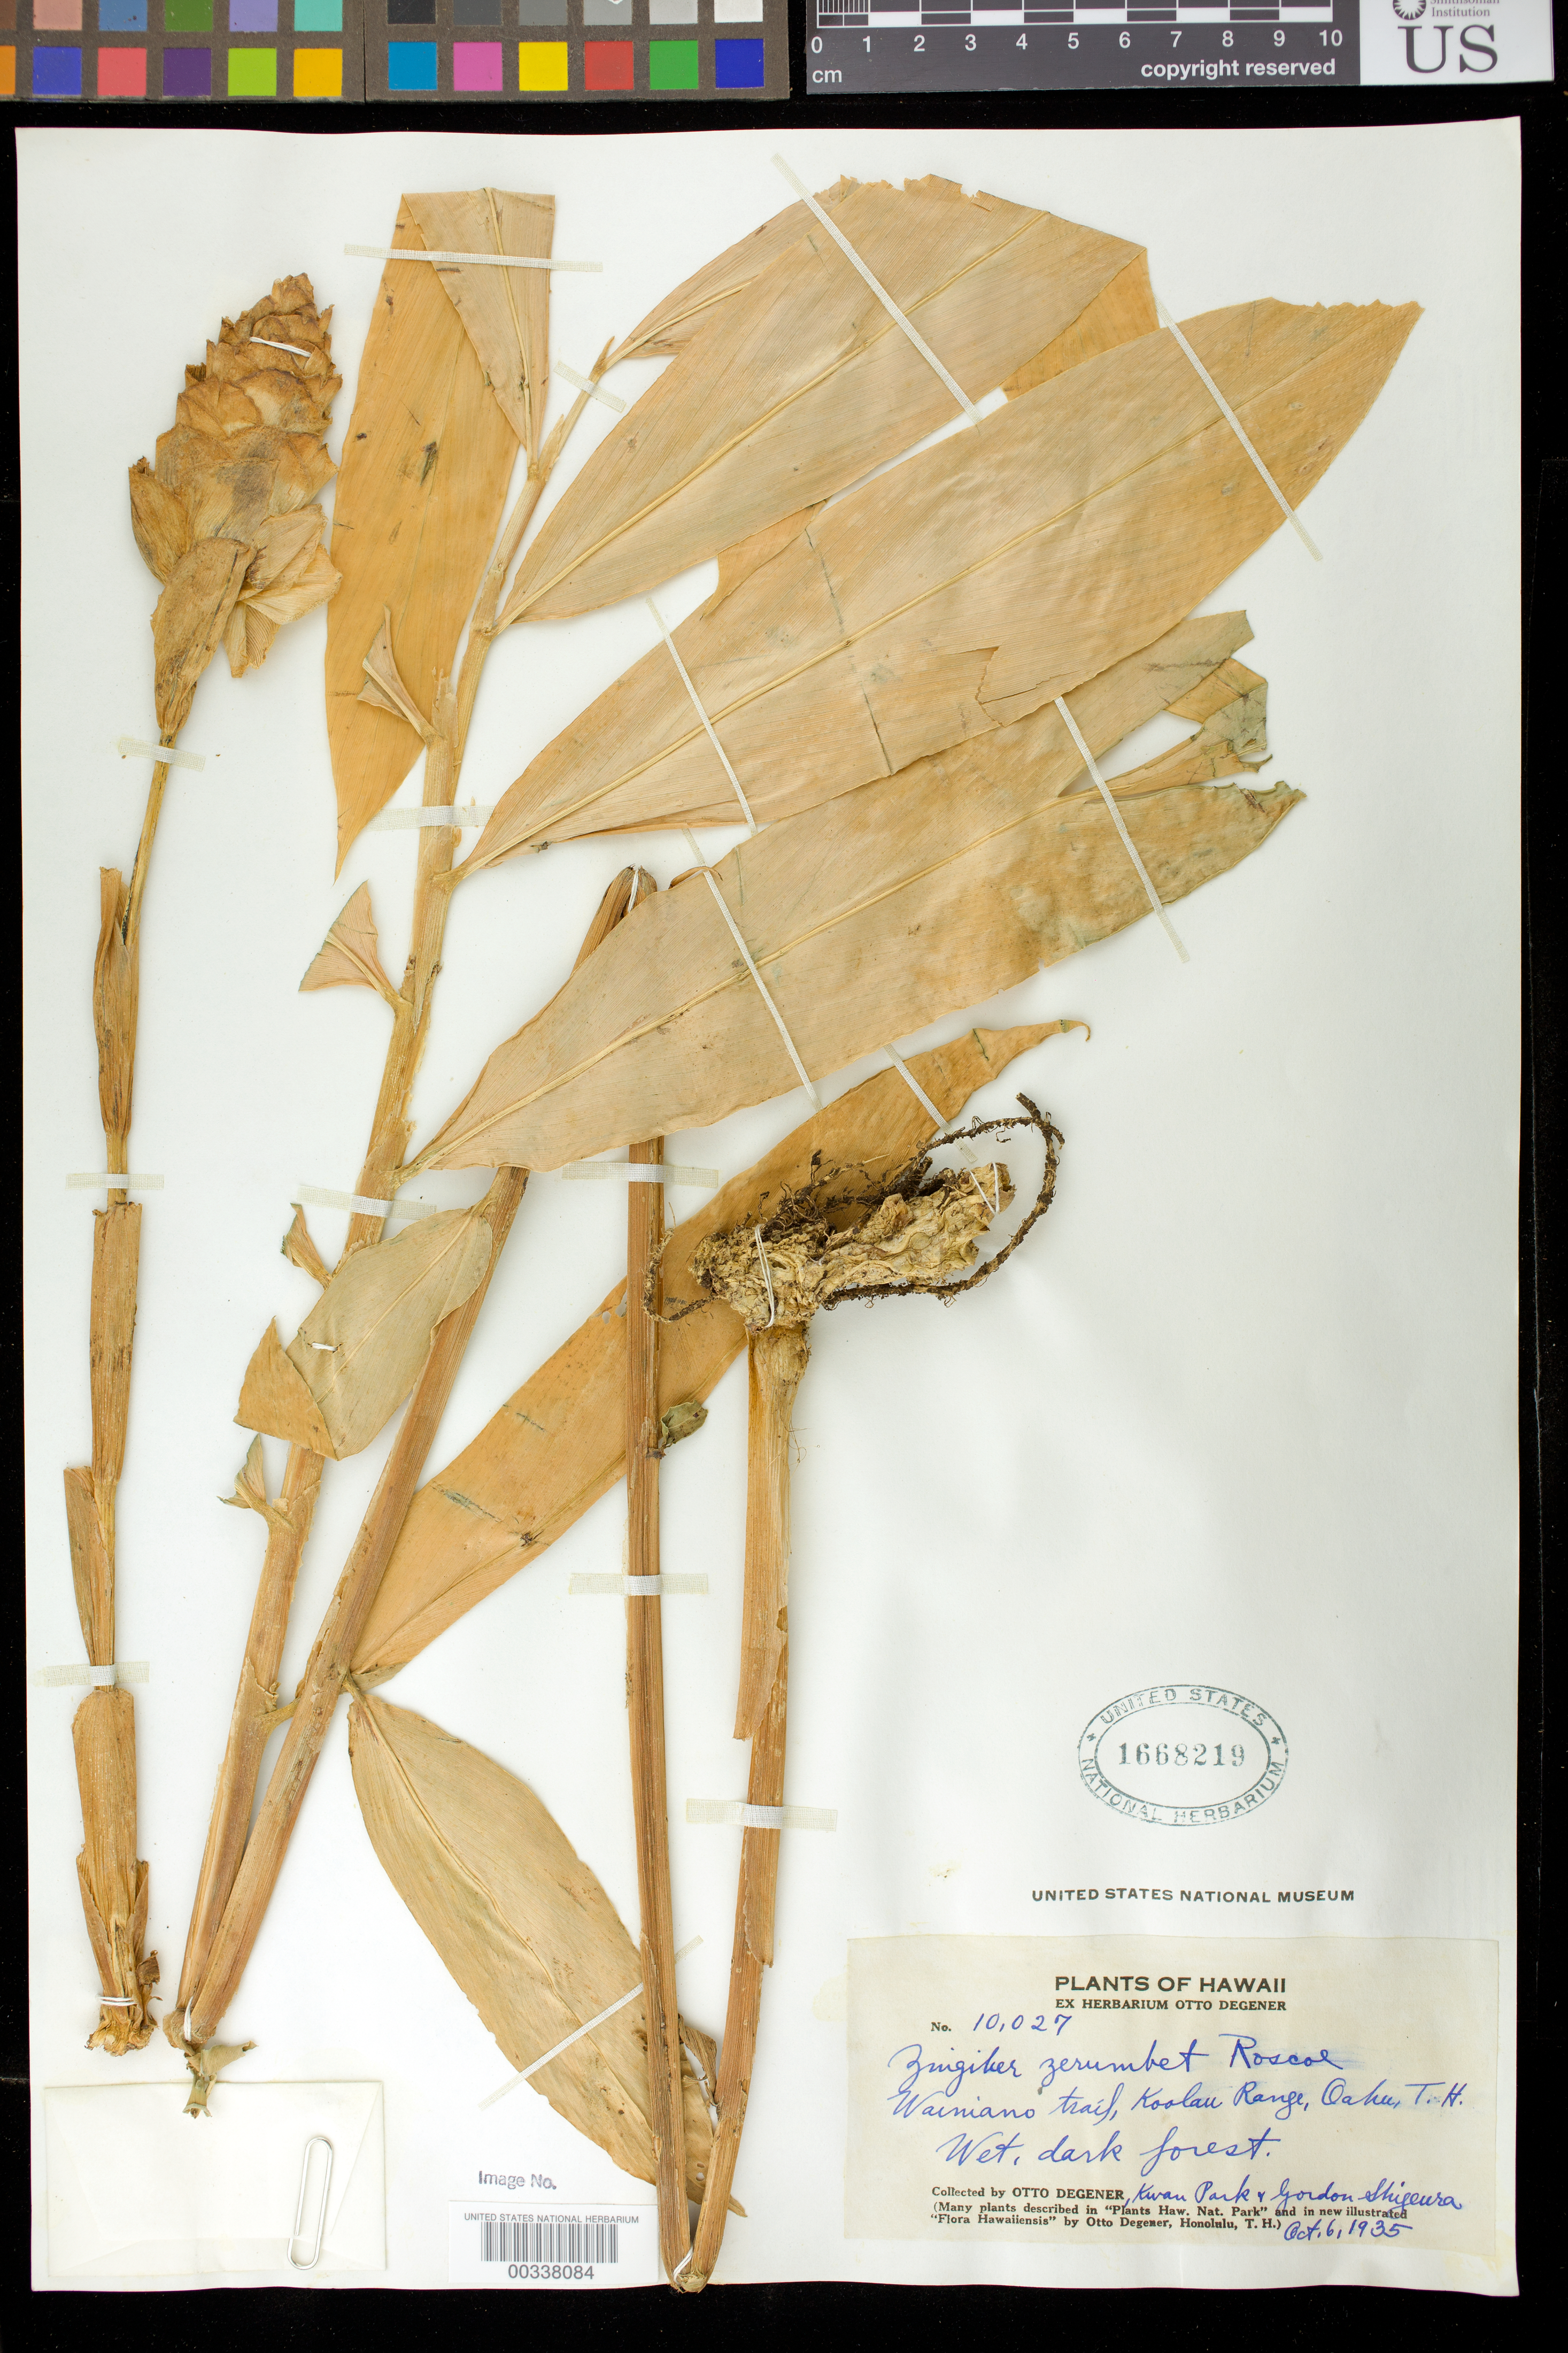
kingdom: Plantae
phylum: Tracheophyta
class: Liliopsida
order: Zingiberales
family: Zingiberaceae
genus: Zingiber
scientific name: Zingiber zerumbet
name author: (L.) Sm.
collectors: O. Degener, K. Park & -. Shigeura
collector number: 10027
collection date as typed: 06 Oct 1935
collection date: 1935-10-06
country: United States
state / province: Hawaii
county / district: Honolulu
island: Oahu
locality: Wainiano trail, koolau range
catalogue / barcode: US 1668219